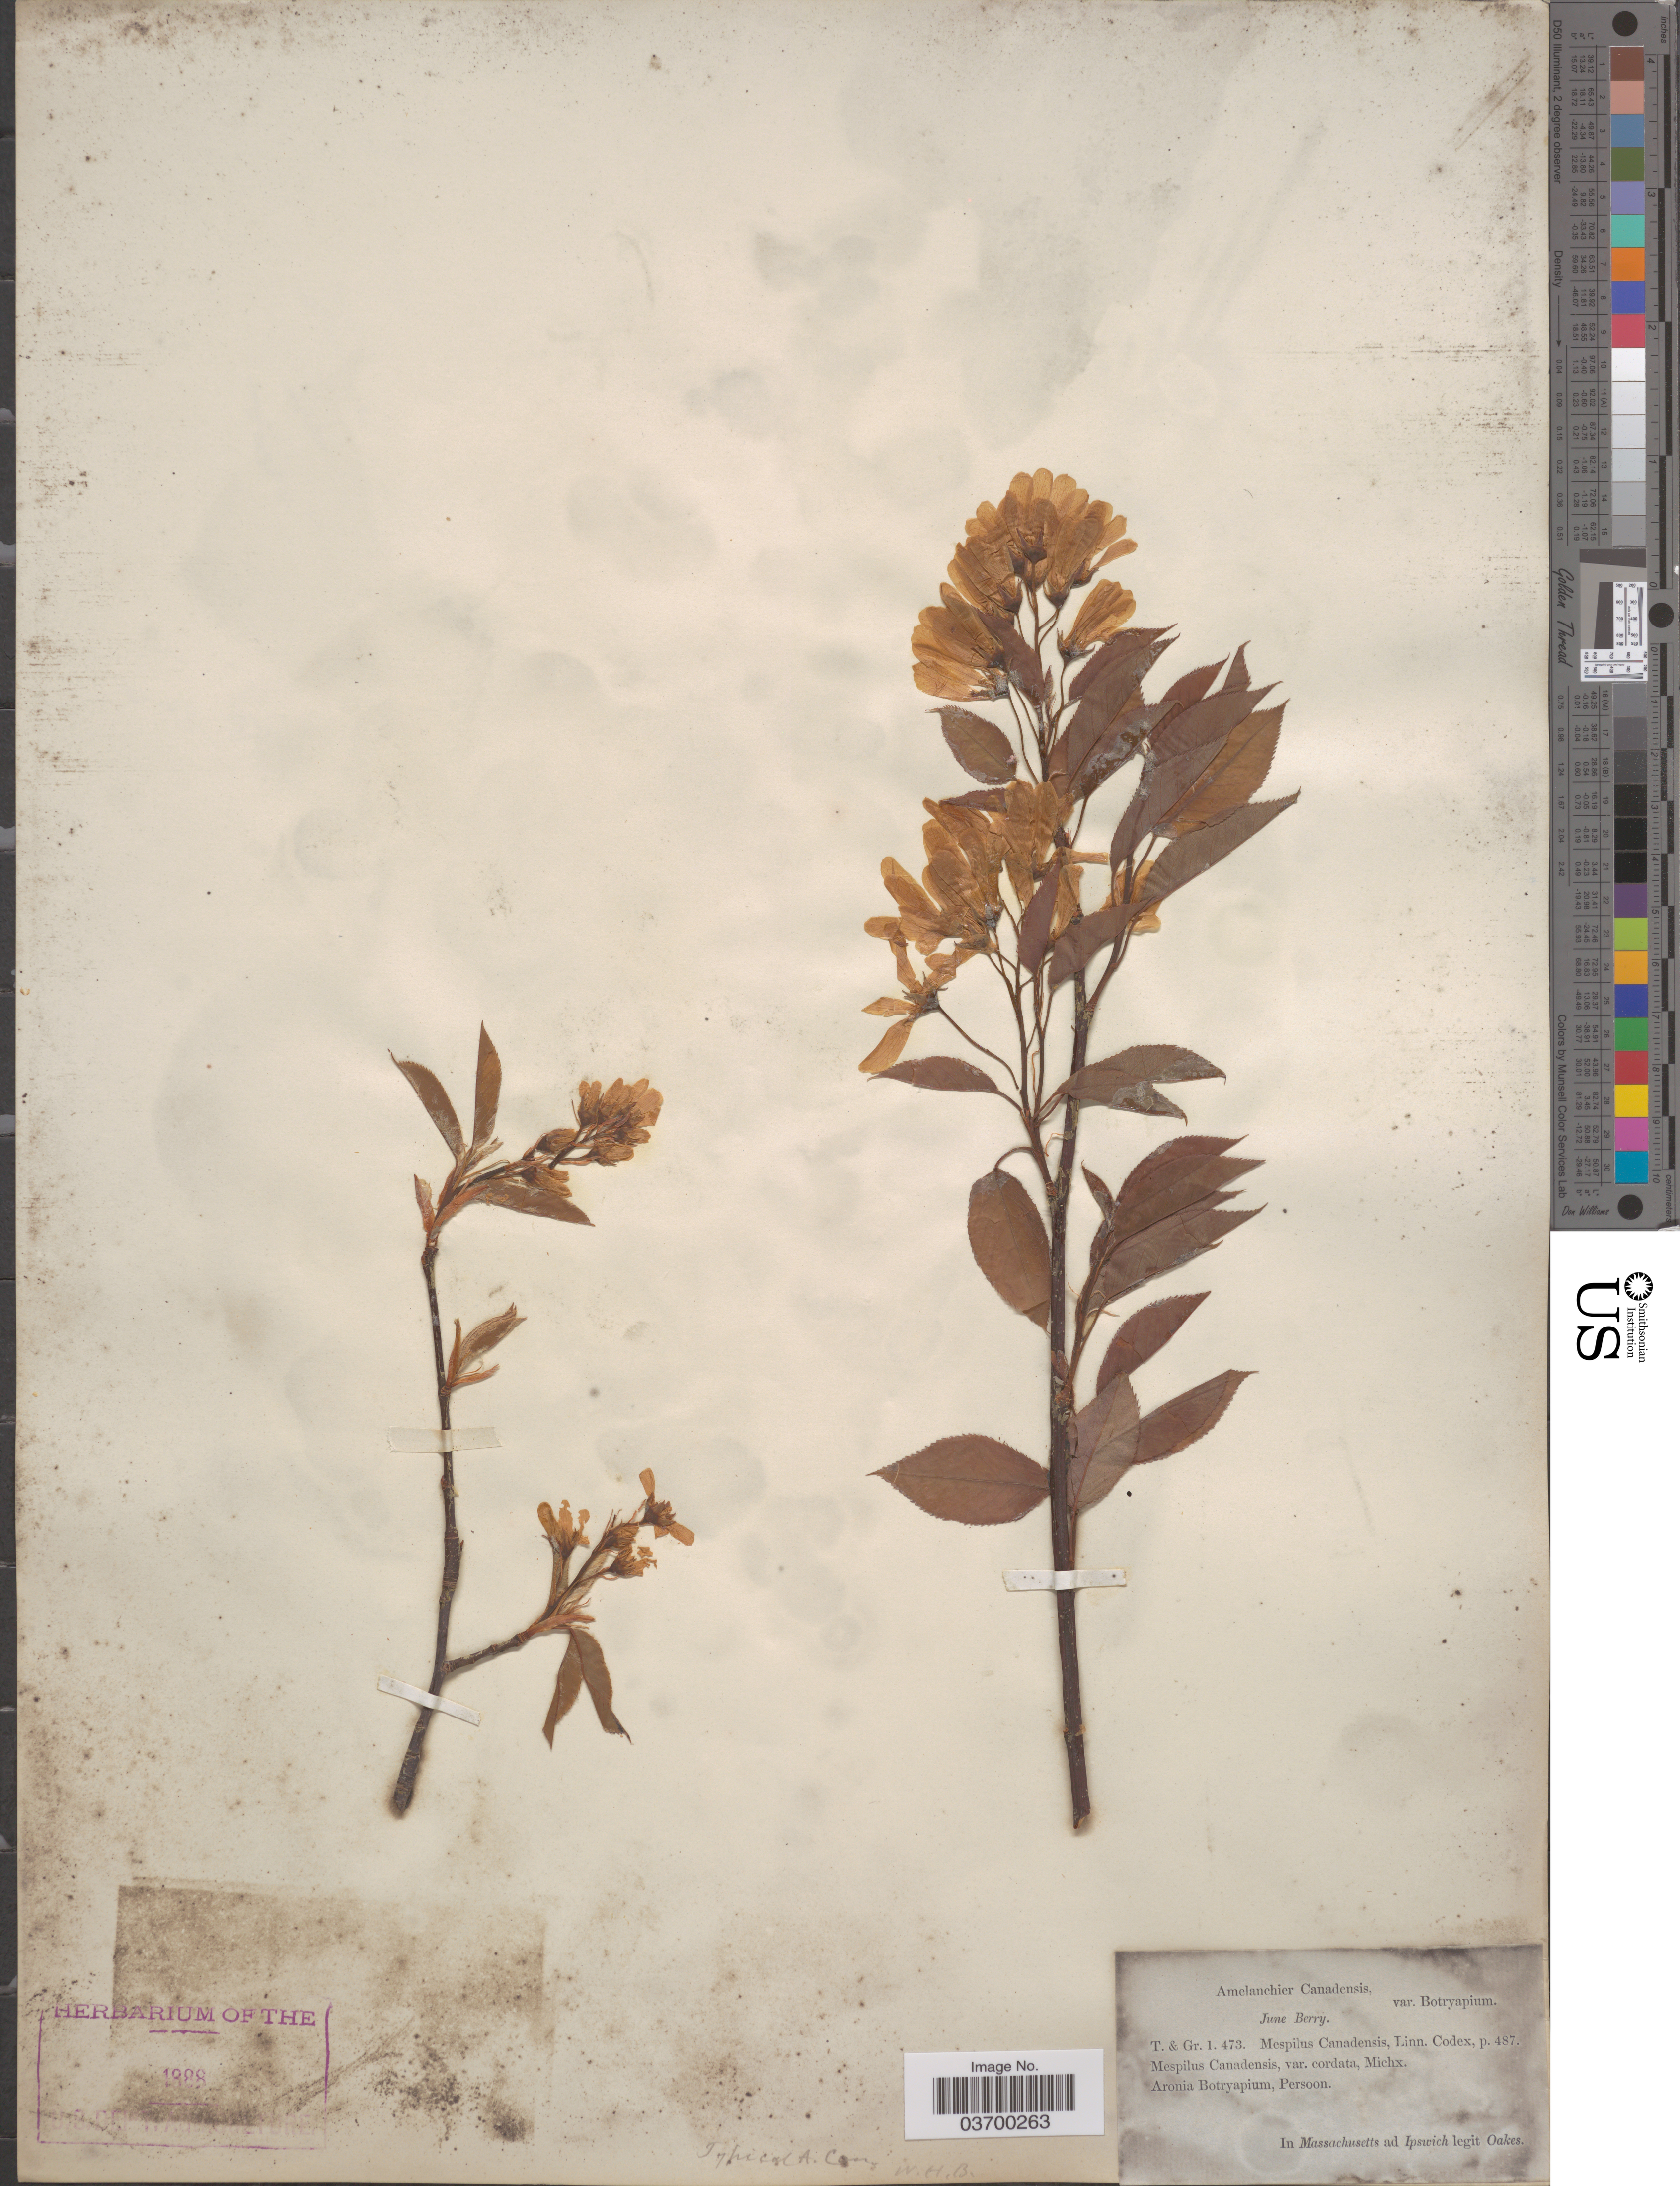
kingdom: Plantae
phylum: Tracheophyta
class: Magnoliopsida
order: Rosales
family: Rosaceae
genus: Amelanchier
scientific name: Amelanchier botryapium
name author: DC.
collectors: -. Oakes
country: United States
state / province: Massachusetts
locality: Ad Ipswich.